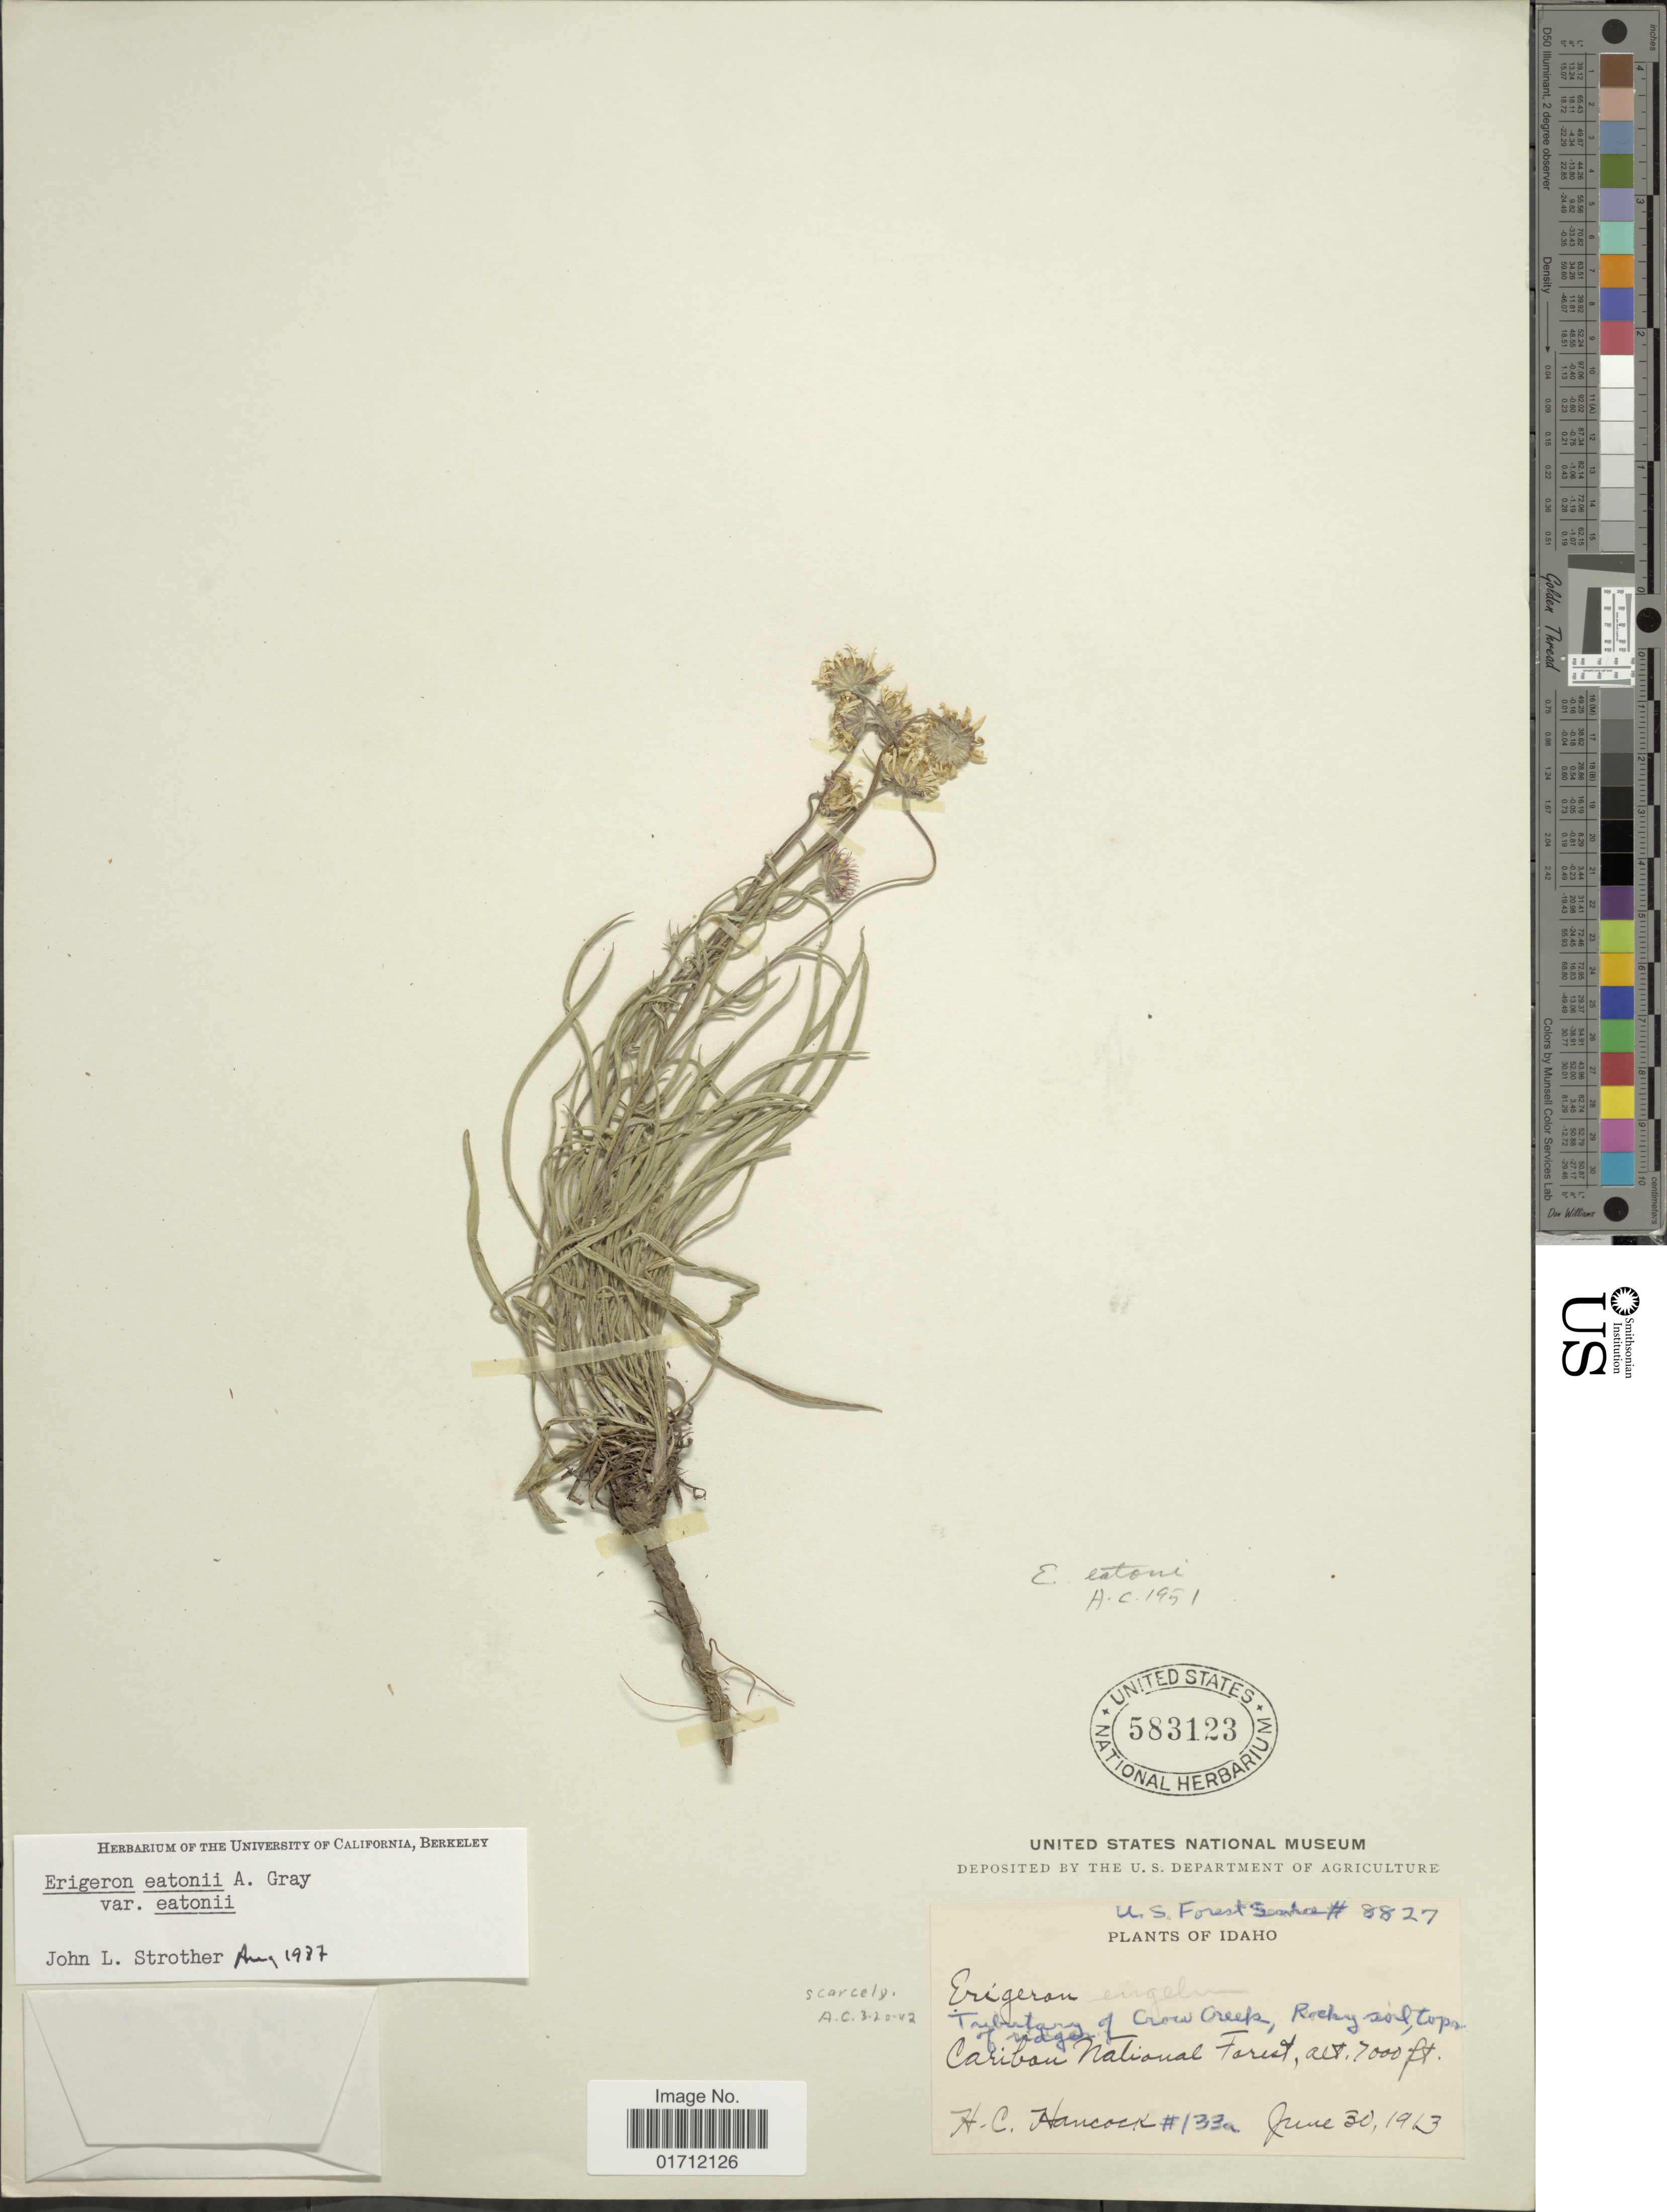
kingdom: Plantae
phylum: Tracheophyta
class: Magnoliopsida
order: Asterales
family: Asteraceae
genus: Erigeron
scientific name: Erigeron eatonii var. eatonii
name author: A. Gray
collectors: H. Hancock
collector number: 133a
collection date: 1913-06-30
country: United States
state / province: Idaho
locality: Cariban National Forest.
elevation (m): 2134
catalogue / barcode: US 583123